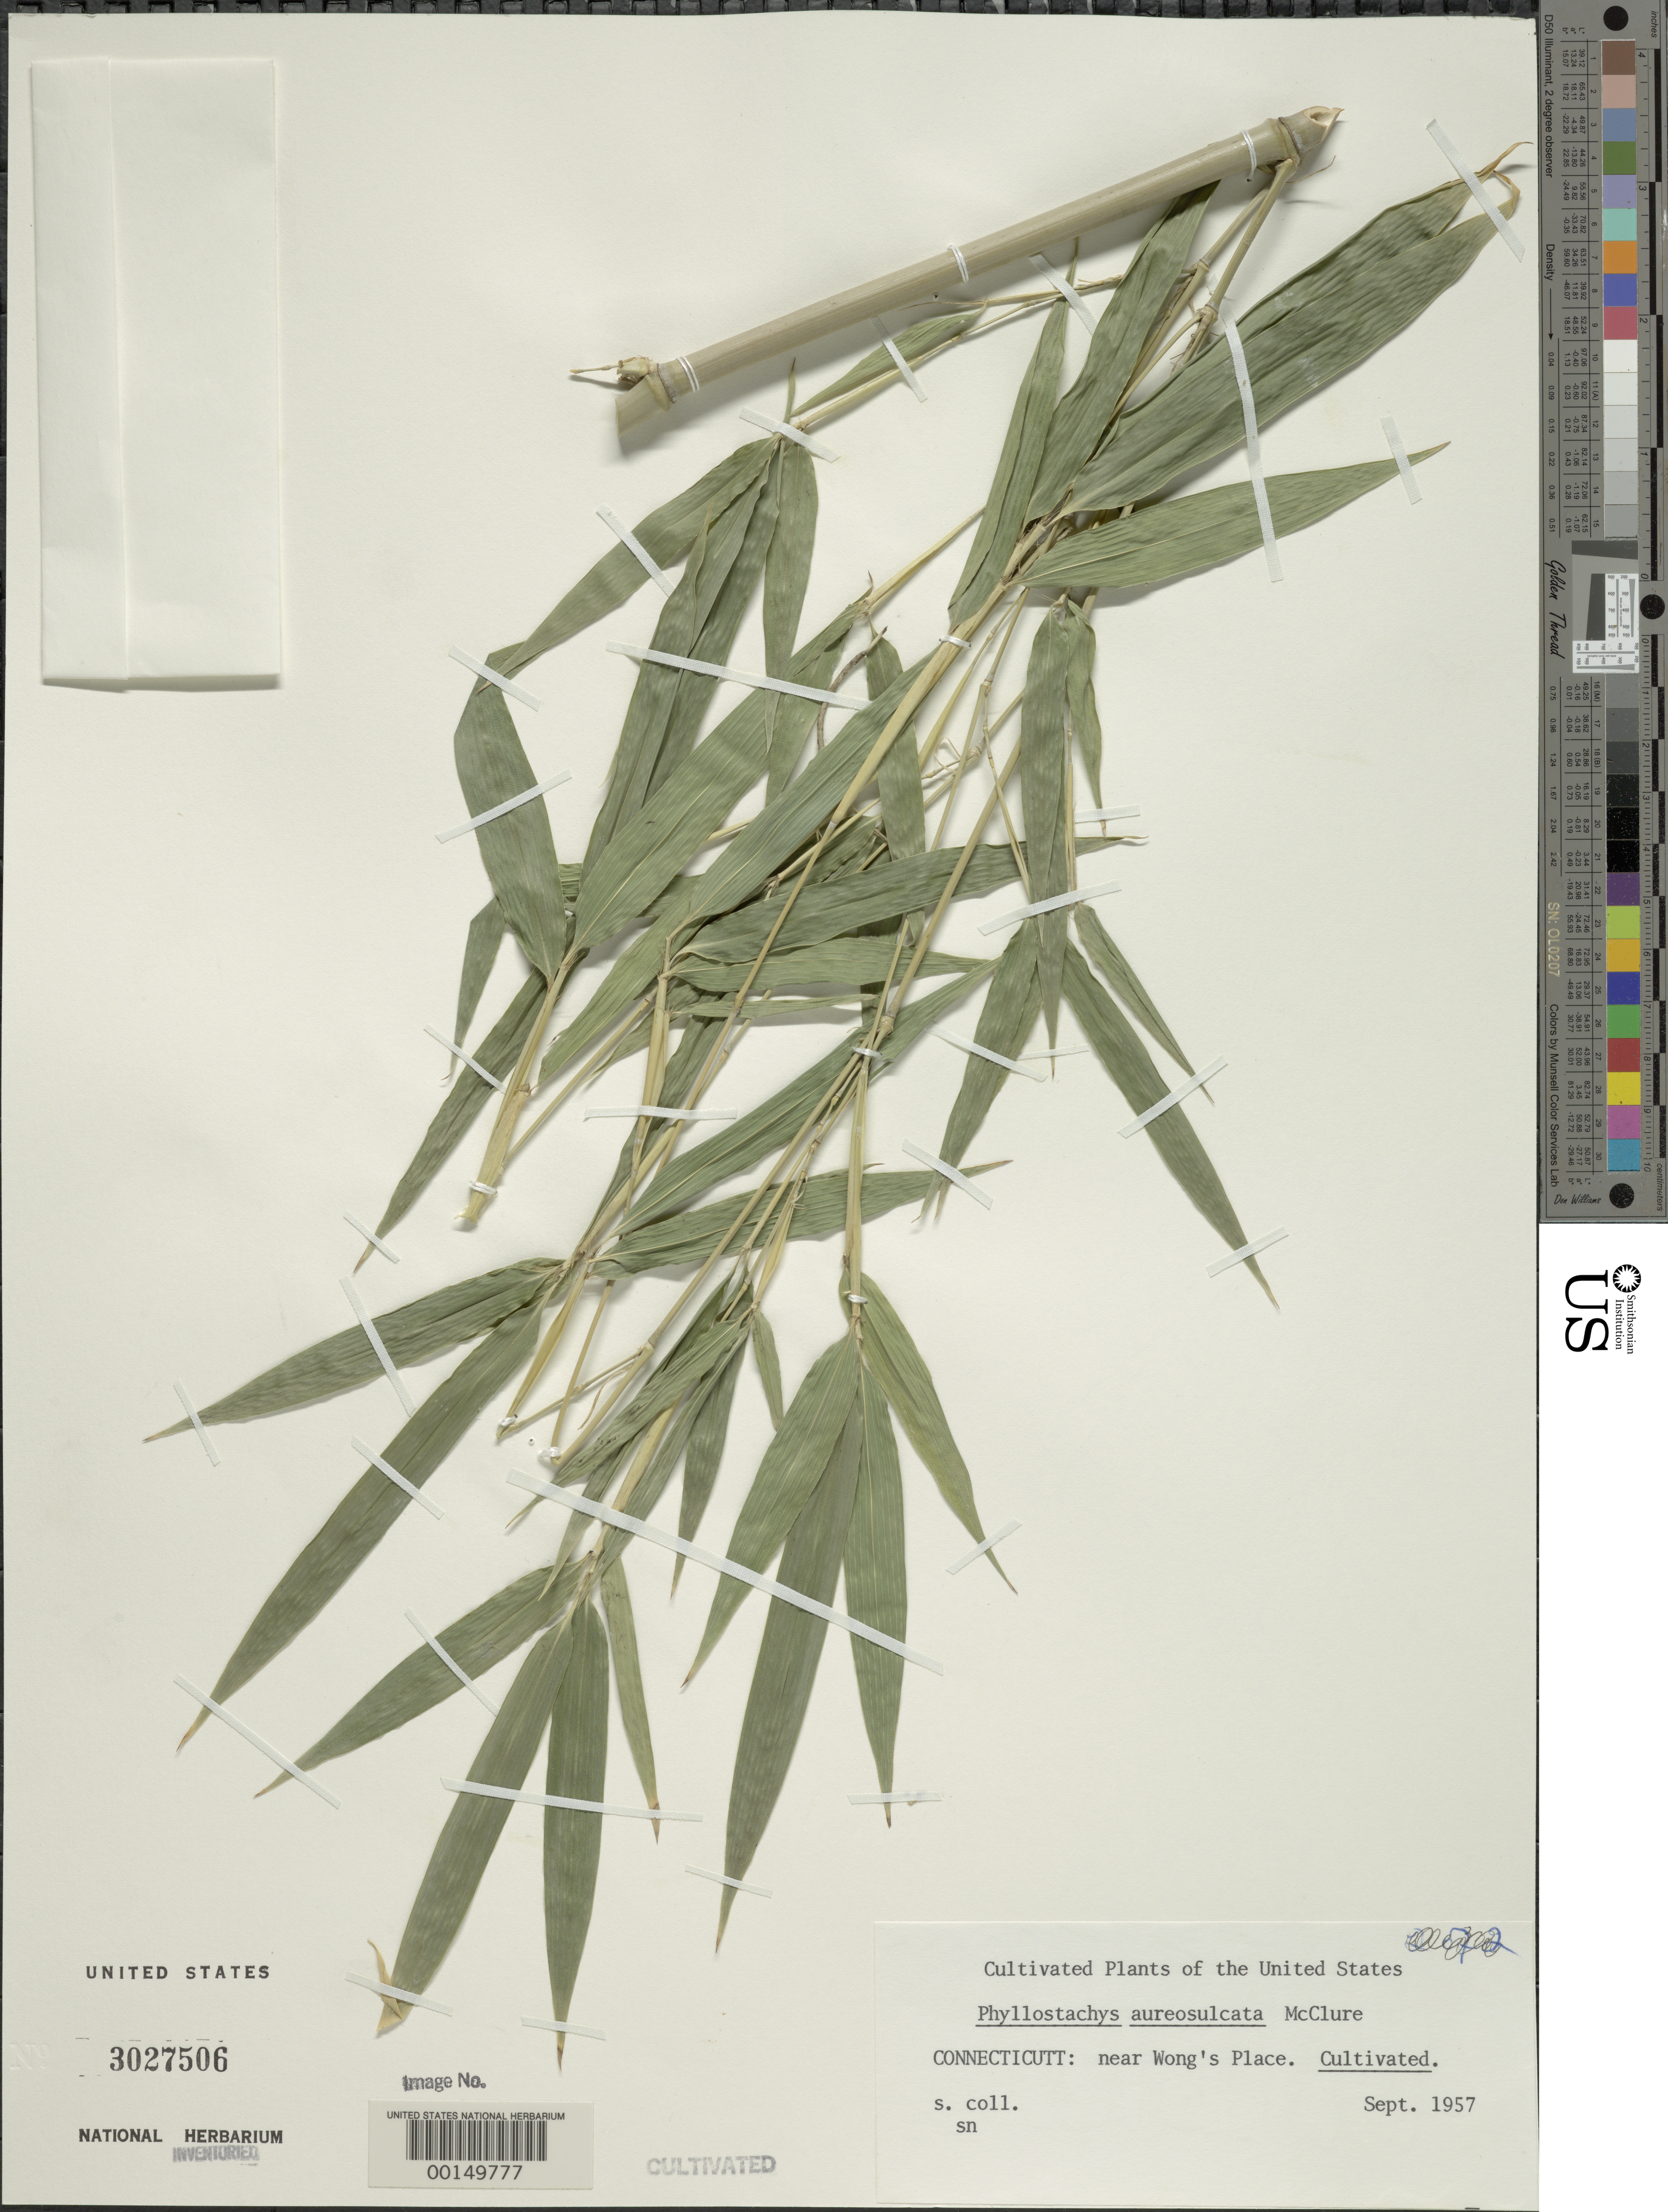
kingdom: Plantae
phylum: Tracheophyta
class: Liliopsida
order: Poales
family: Poaceae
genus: Pseudosasa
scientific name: Pseudosasa japonica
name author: (Siebold & Zucc. ex Steud.) Makino ex Nakai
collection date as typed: Sep 1957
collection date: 1957-09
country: United States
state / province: Connecticut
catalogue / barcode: US 3027506